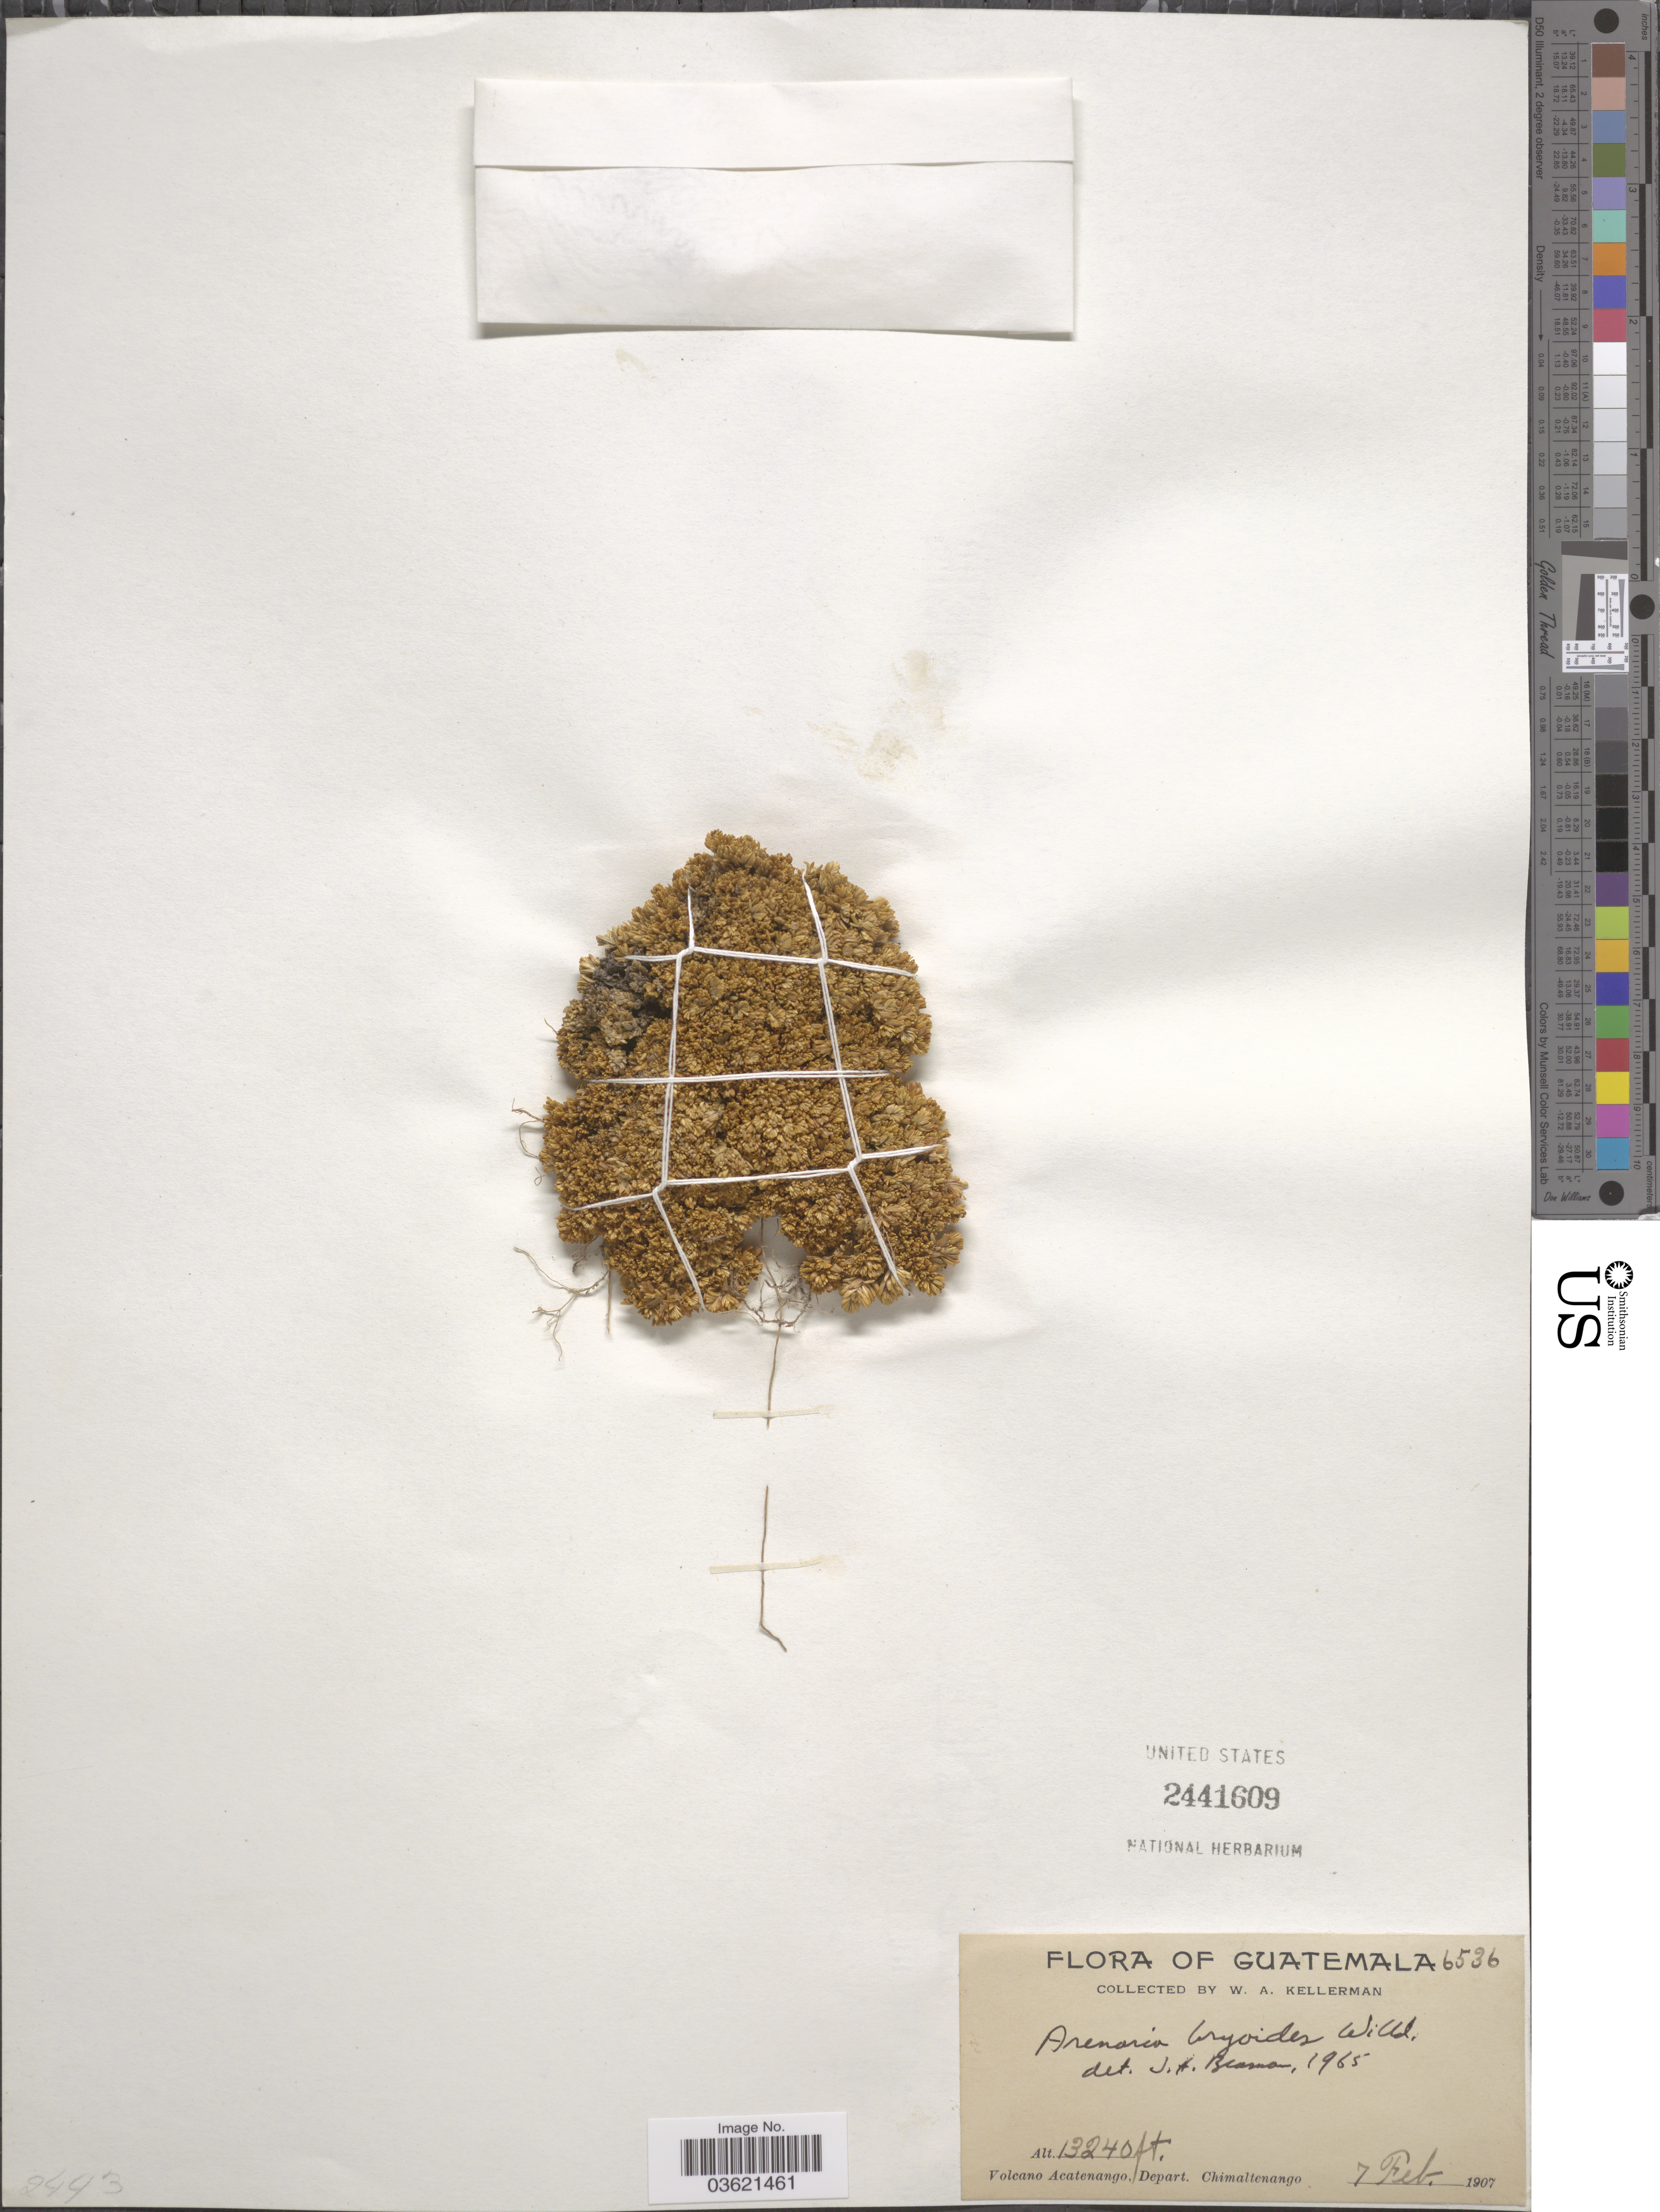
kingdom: Plantae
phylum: Tracheophyta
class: Magnoliopsida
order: Caryophyllales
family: Caryophyllaceae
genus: Arenaria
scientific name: Arenaria bryoides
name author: Willd. ex D.F.K. Schltdl.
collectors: W. Kellerman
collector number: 6536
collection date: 1907-02-07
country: Guatemala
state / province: Chimaltenango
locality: Volcano Acatenango, Depart. Chimaltenango.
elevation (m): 4036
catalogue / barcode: US 2441609